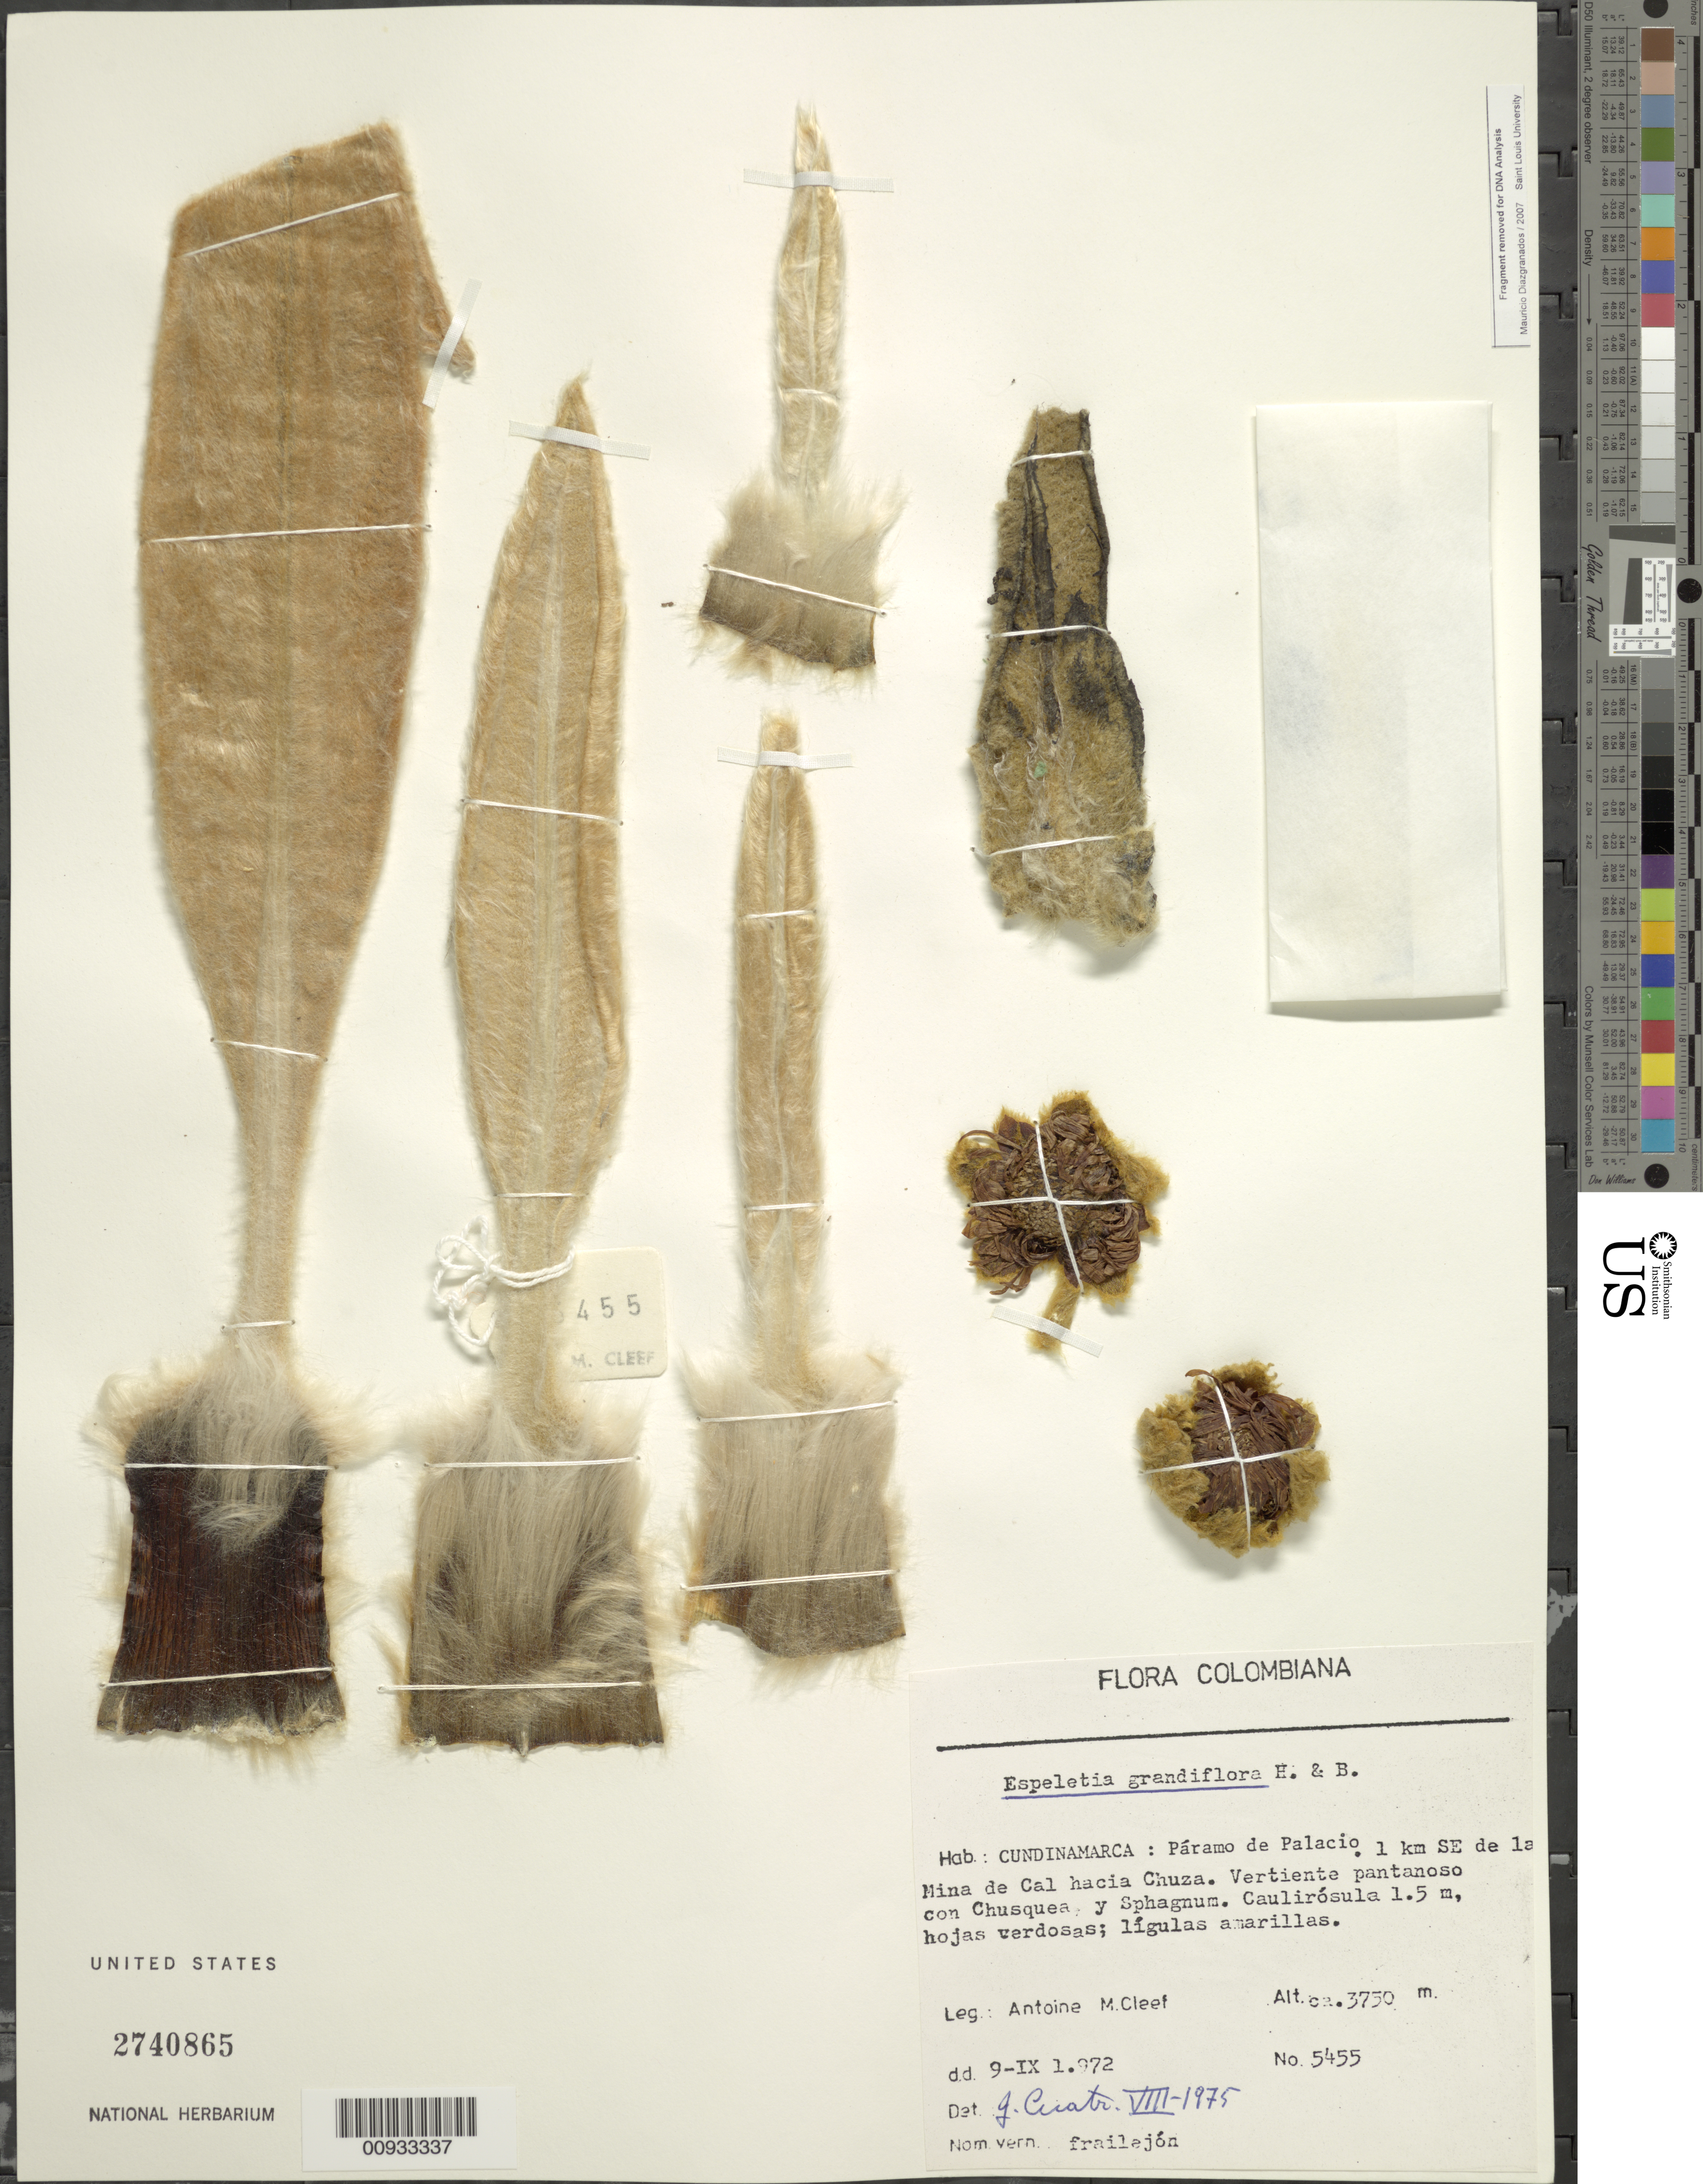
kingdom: Plantae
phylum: Tracheophyta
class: Magnoliopsida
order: Asterales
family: Asteraceae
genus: Espeletia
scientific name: Espeletia grandiflora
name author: Humb. & Bonpl.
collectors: A. M. Cleef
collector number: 5455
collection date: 1972-09-09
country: Colombia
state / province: Cundinamarca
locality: Paramo de Palacio, 1 km SE de la Mina de Cal hacia Chuza, vertiente pantanoso.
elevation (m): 3750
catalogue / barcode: US 2740865